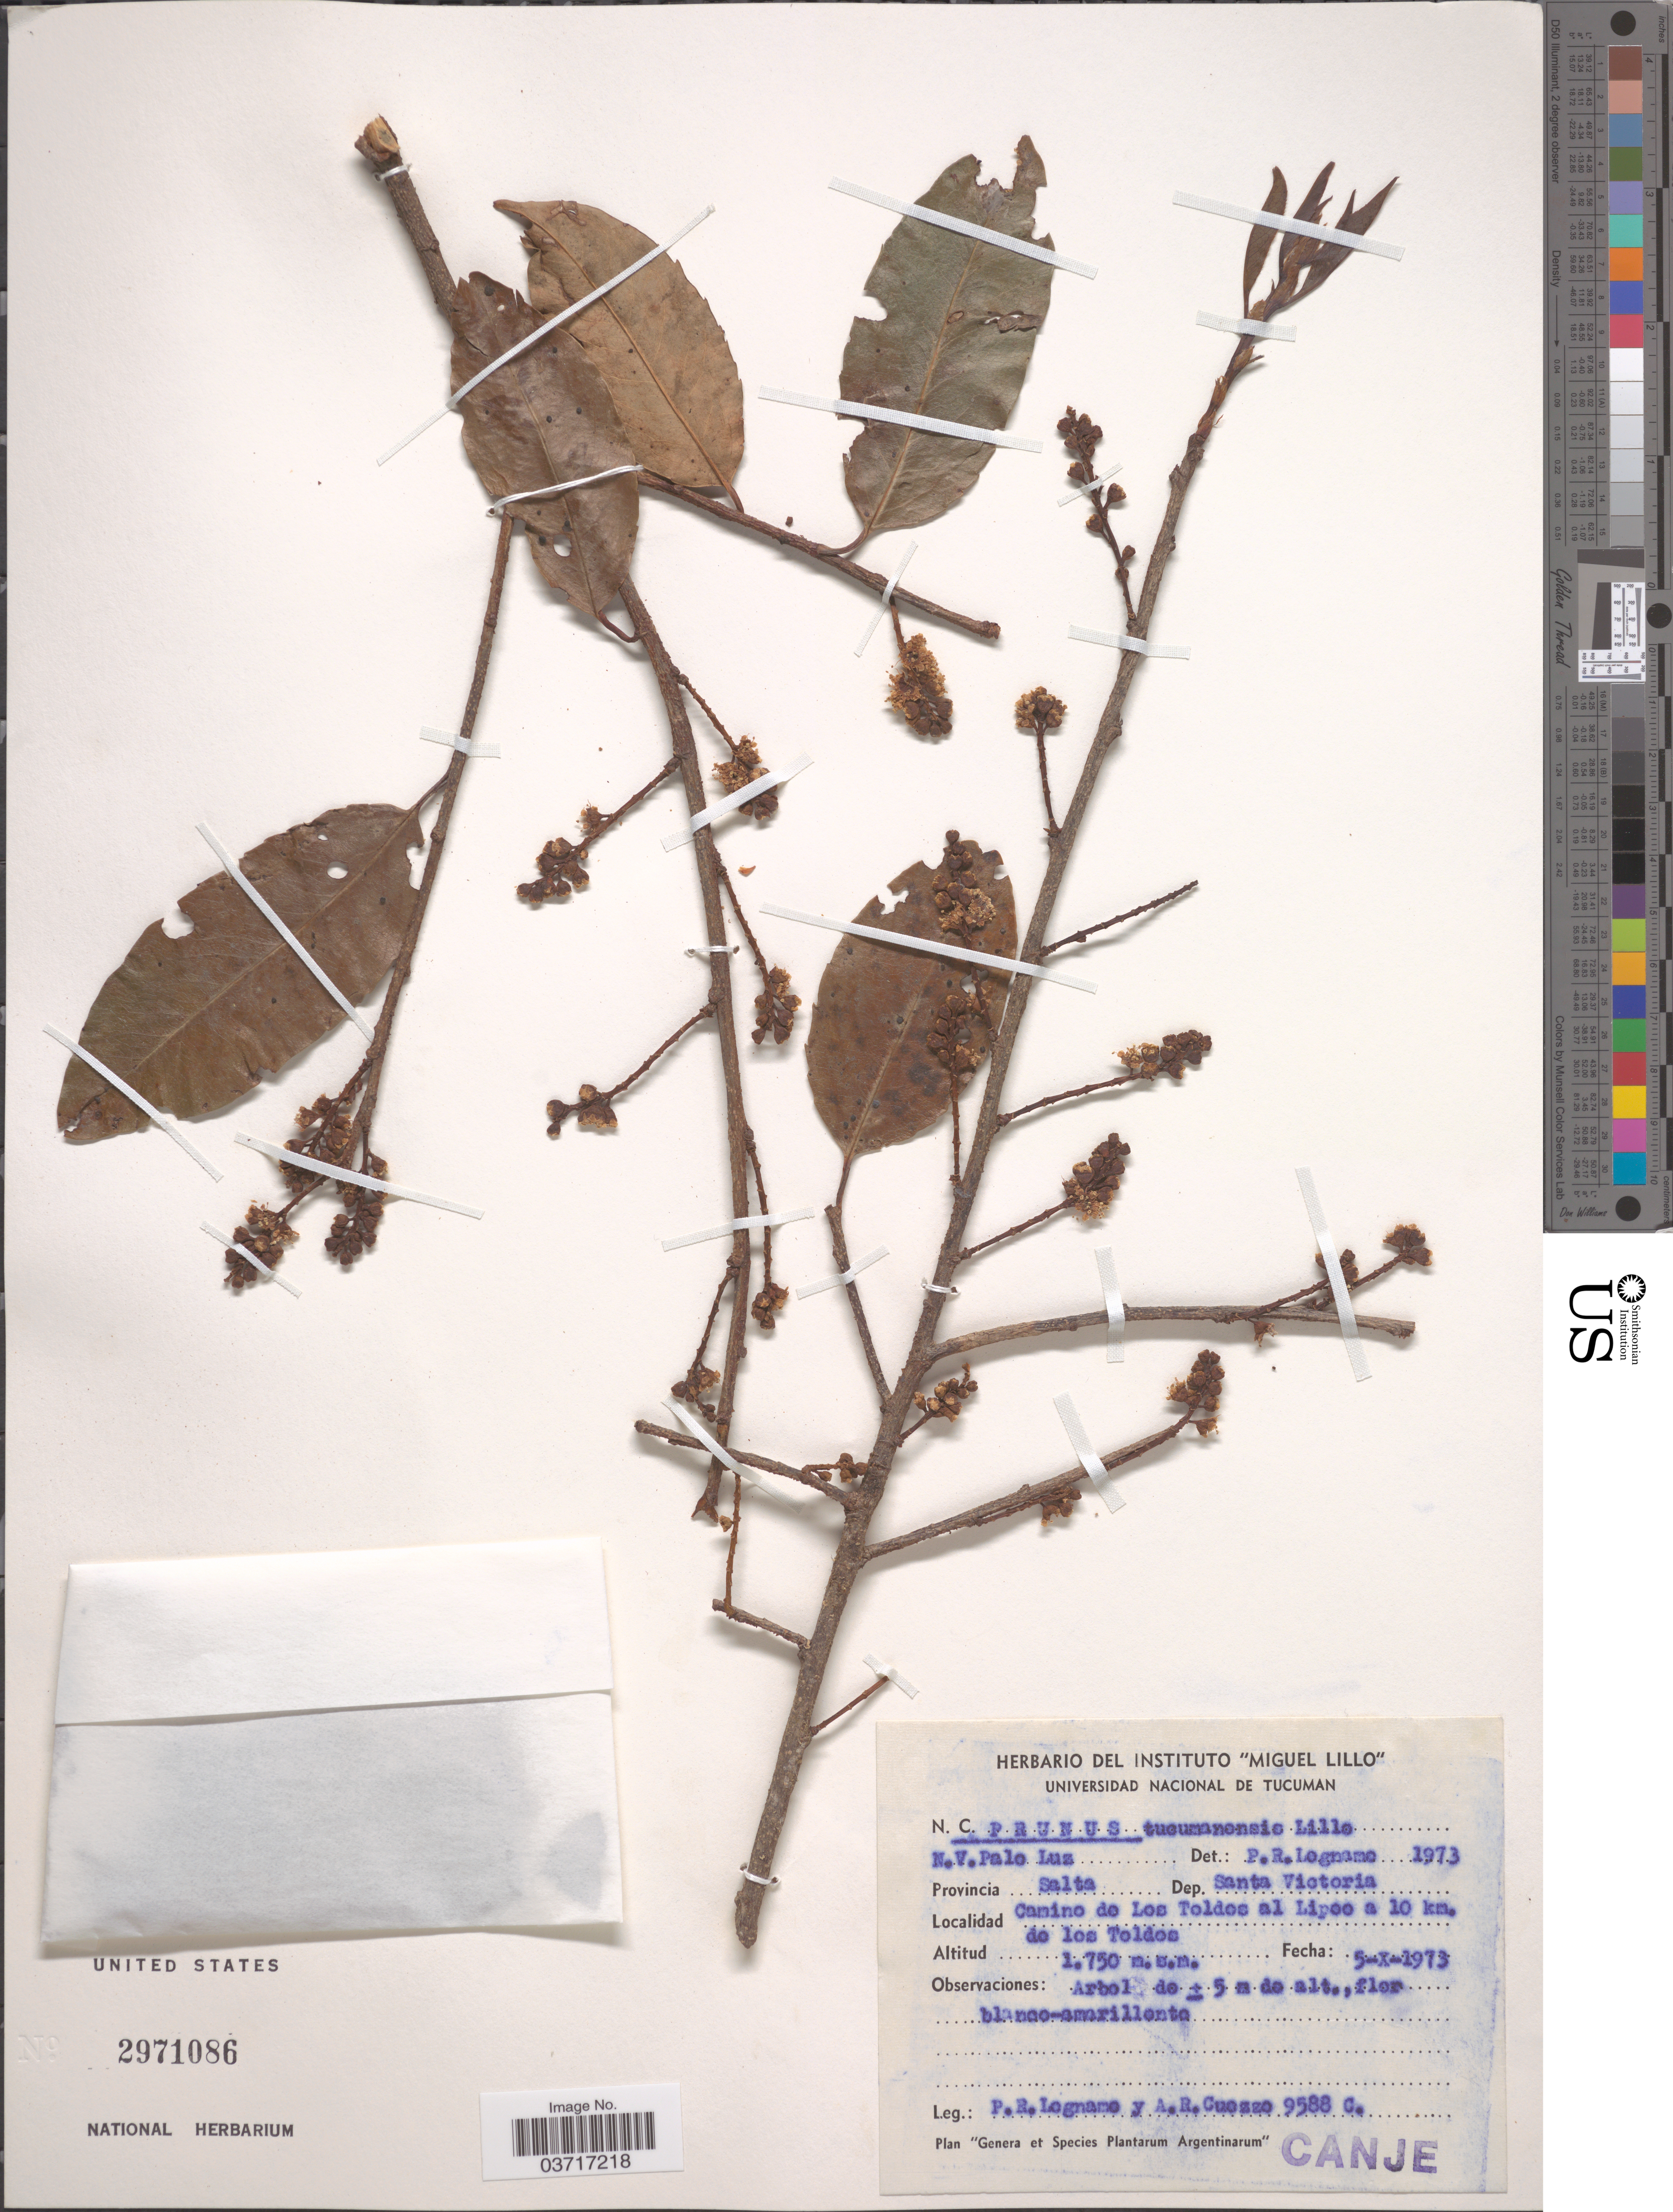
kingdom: Plantae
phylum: Tracheophyta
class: Magnoliopsida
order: Rosales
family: Rosaceae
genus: Prunus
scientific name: Prunus tucumanensis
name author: Lillo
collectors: P. Lagnamo & A. Cuezzo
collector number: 9588C?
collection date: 1973-10-05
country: Argentina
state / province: Salta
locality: Dep. Santa Victoria. Camino de Los Toldos al Lipoo a 10 km. de los Toldos.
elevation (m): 1750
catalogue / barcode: US 2971086